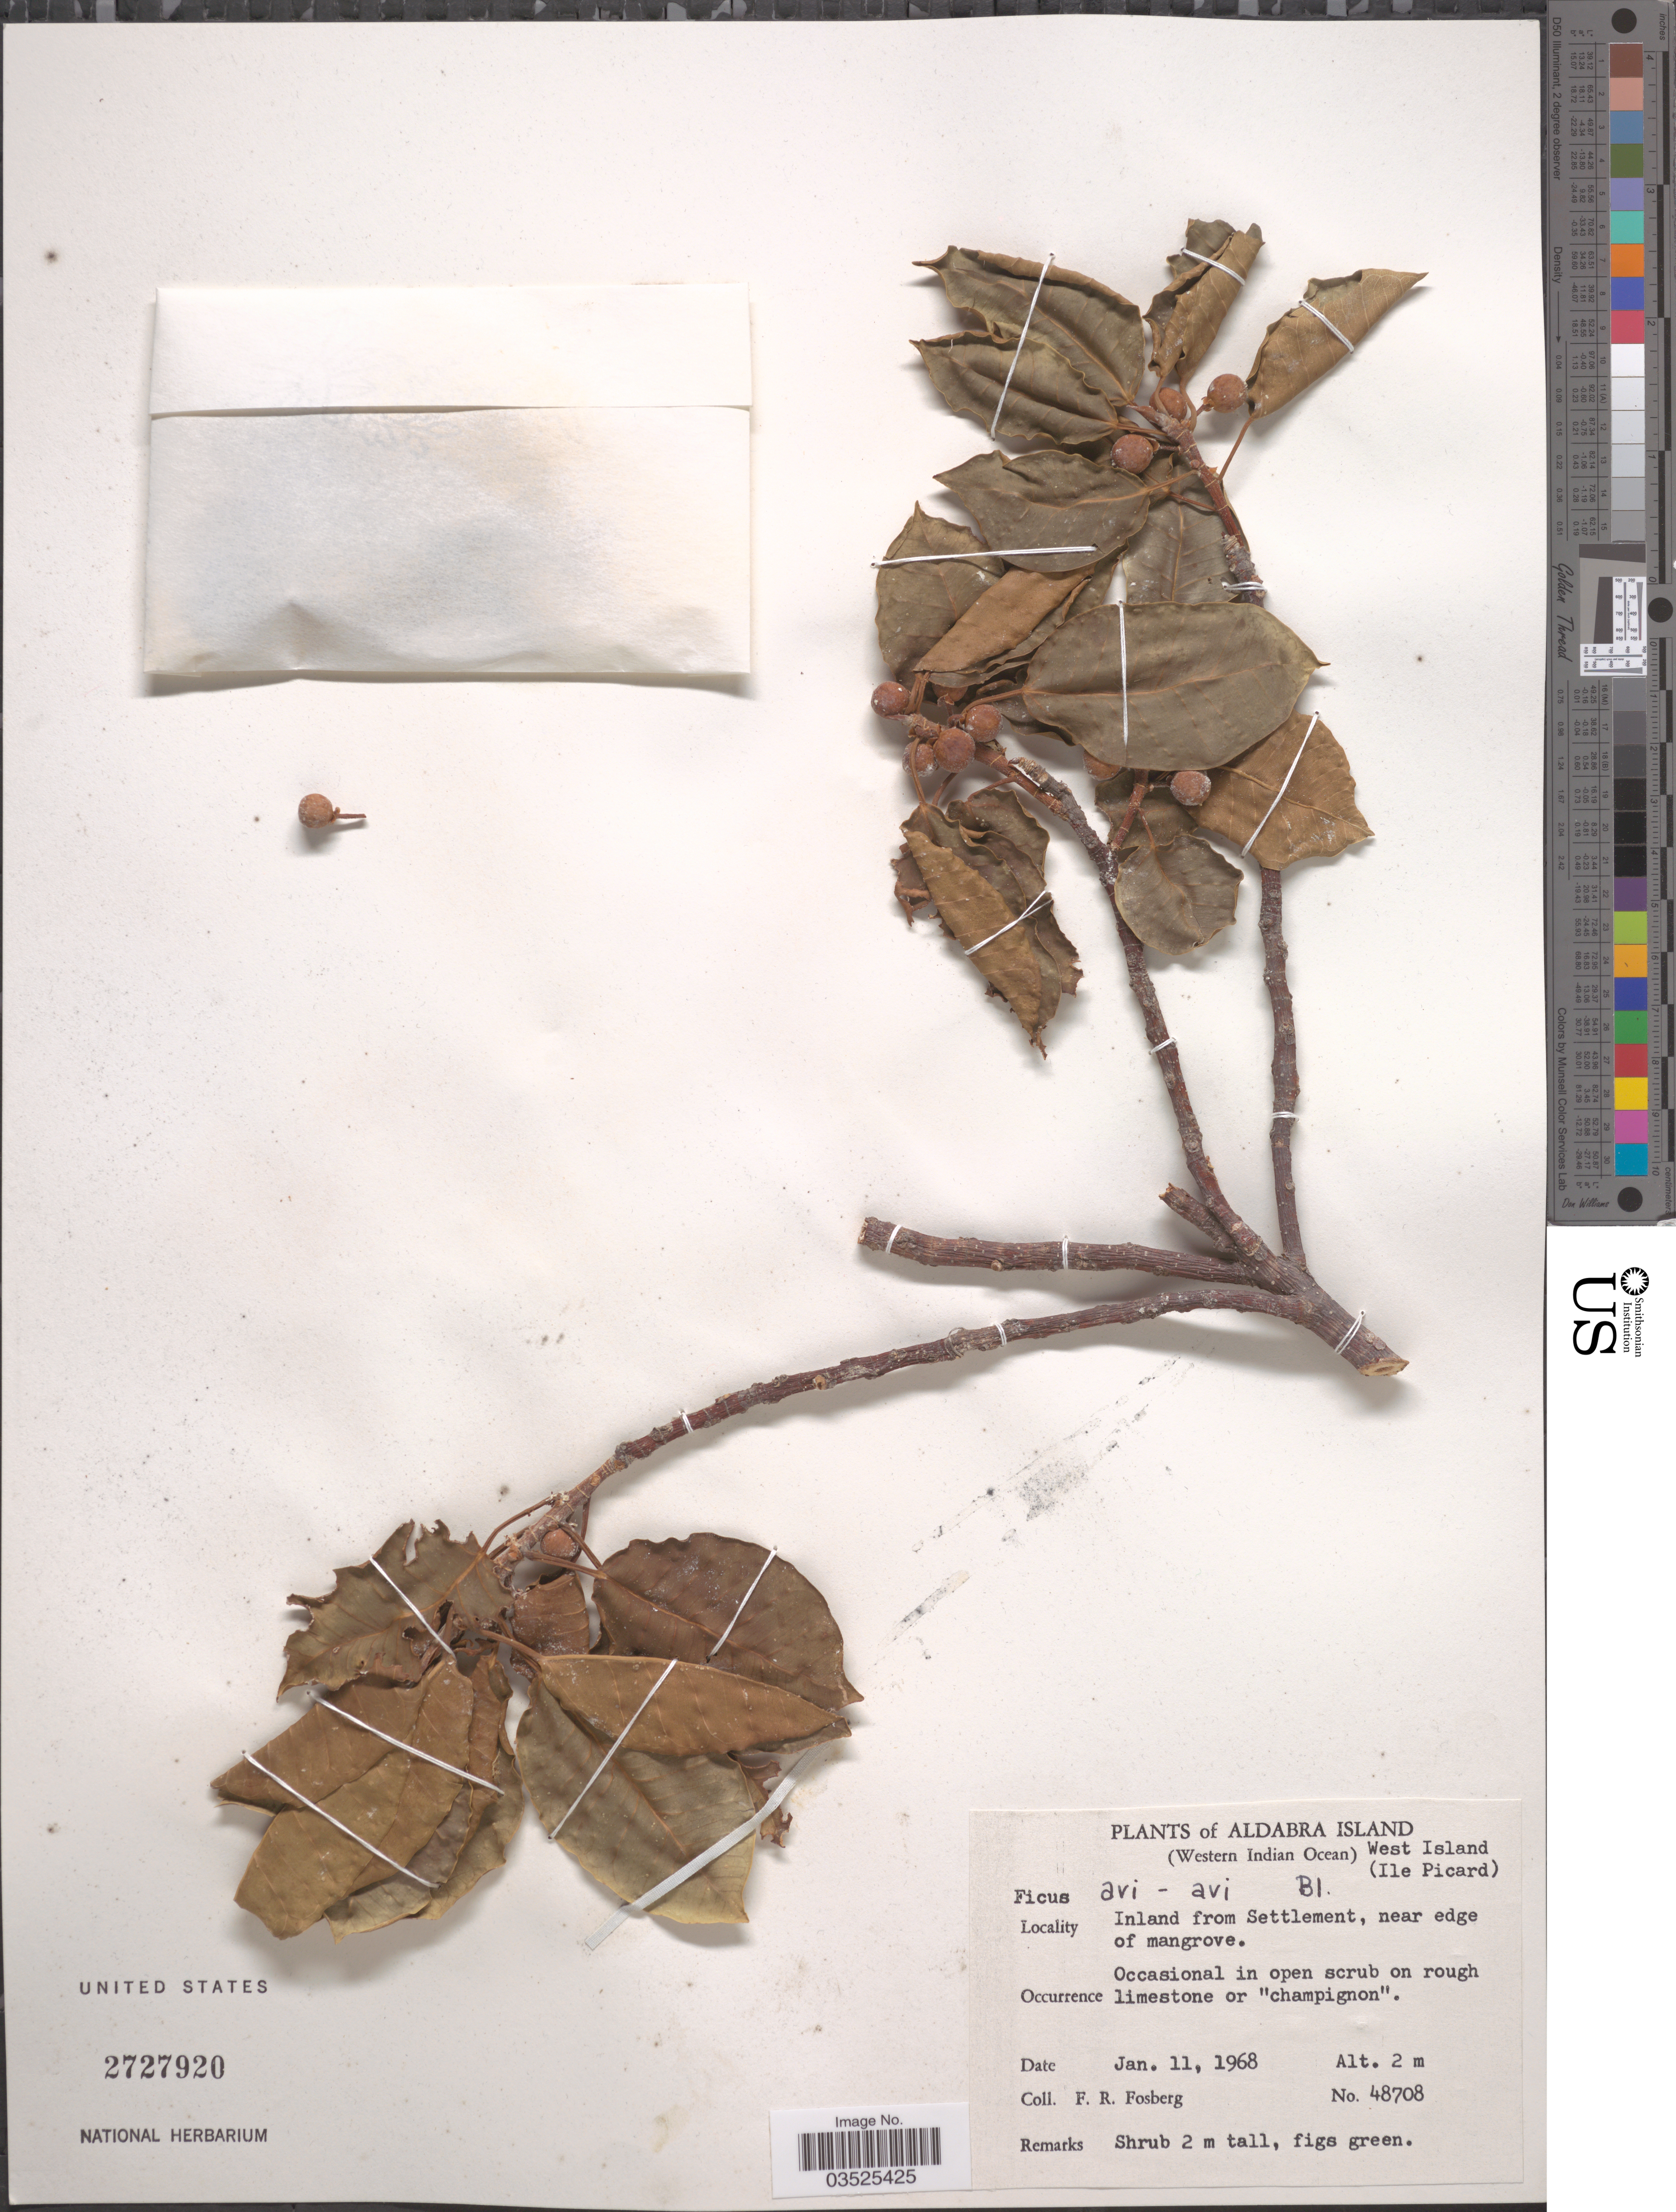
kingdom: Plantae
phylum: Tracheophyta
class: Magnoliopsida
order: Rosales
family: Moraceae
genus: Ficus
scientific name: Ficus avi-avi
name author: Blume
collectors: F. R. Fosberg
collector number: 48708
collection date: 1968-01-11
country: Seychelles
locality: Aldabra Island (Western Indian Ocean) West Island (Ile Picard). Inland from Settlement, near edge of mangrove.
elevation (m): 2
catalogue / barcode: US 2727920